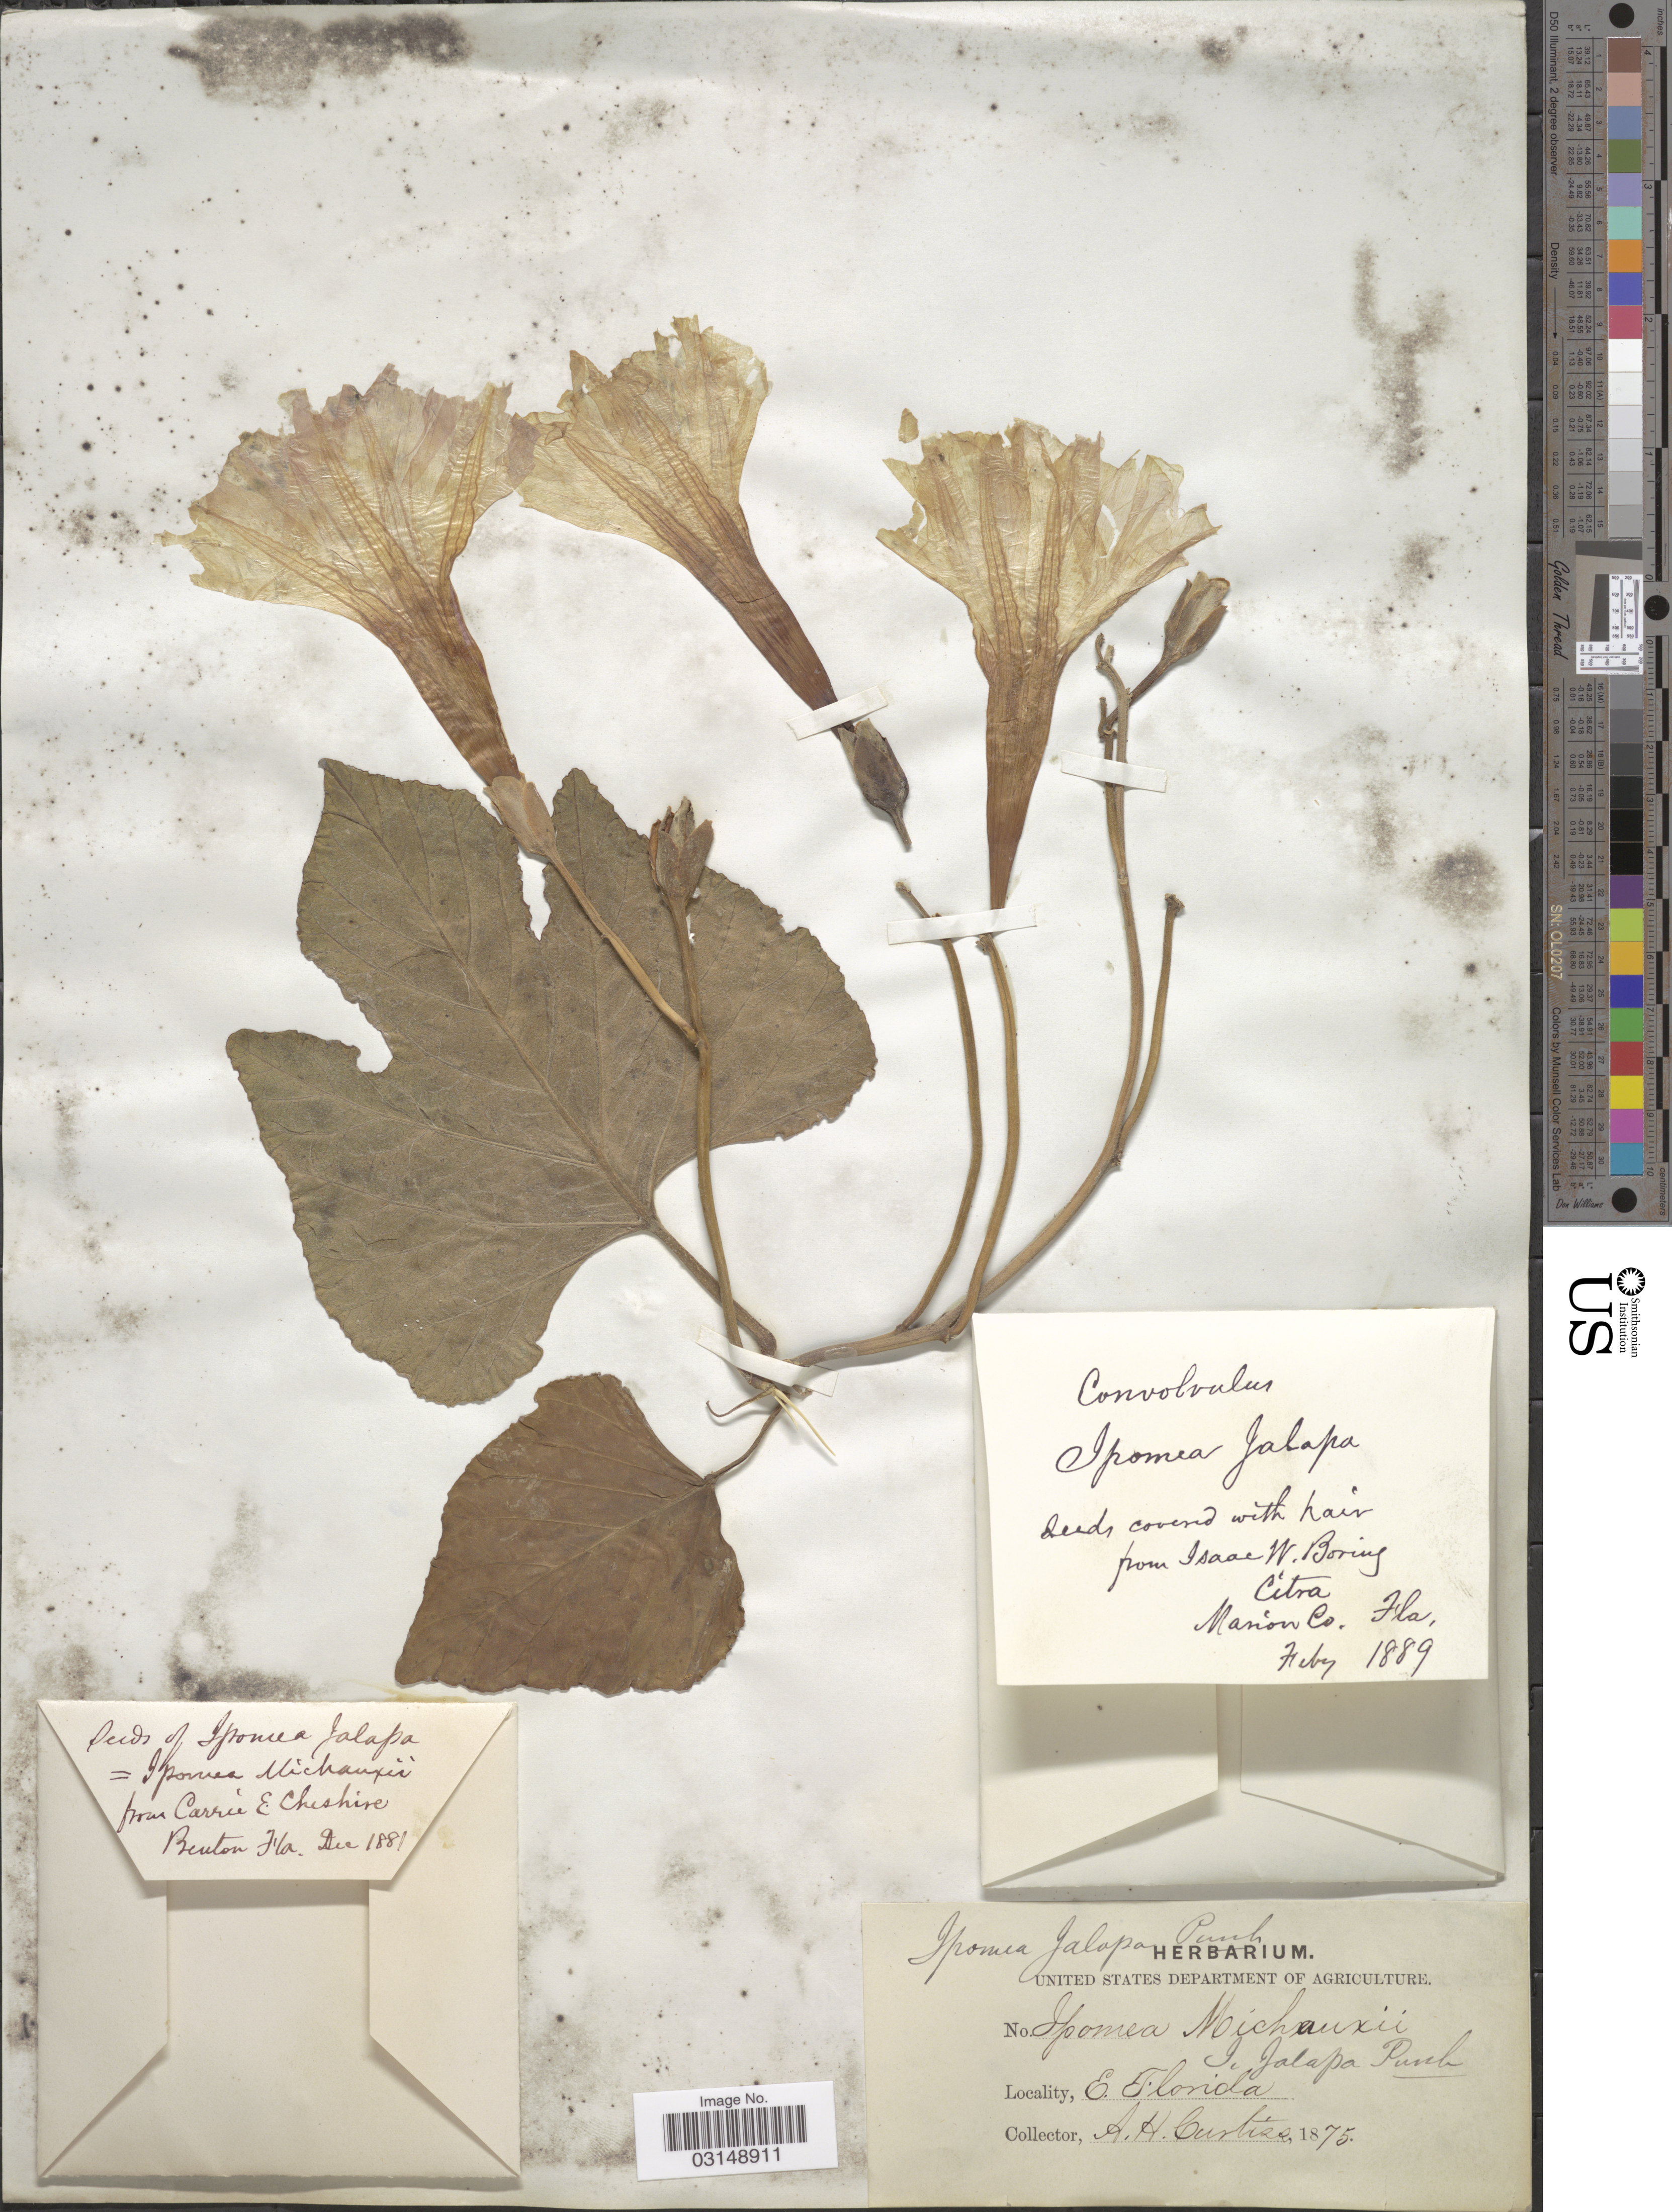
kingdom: Plantae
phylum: Tracheophyta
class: Magnoliopsida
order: Solanales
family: Convolvulaceae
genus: Ipomoea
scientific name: Ipomoea macrorhiza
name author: Michx.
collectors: A. H. Curtiss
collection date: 1875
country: United States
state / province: Florida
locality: E. Florida.